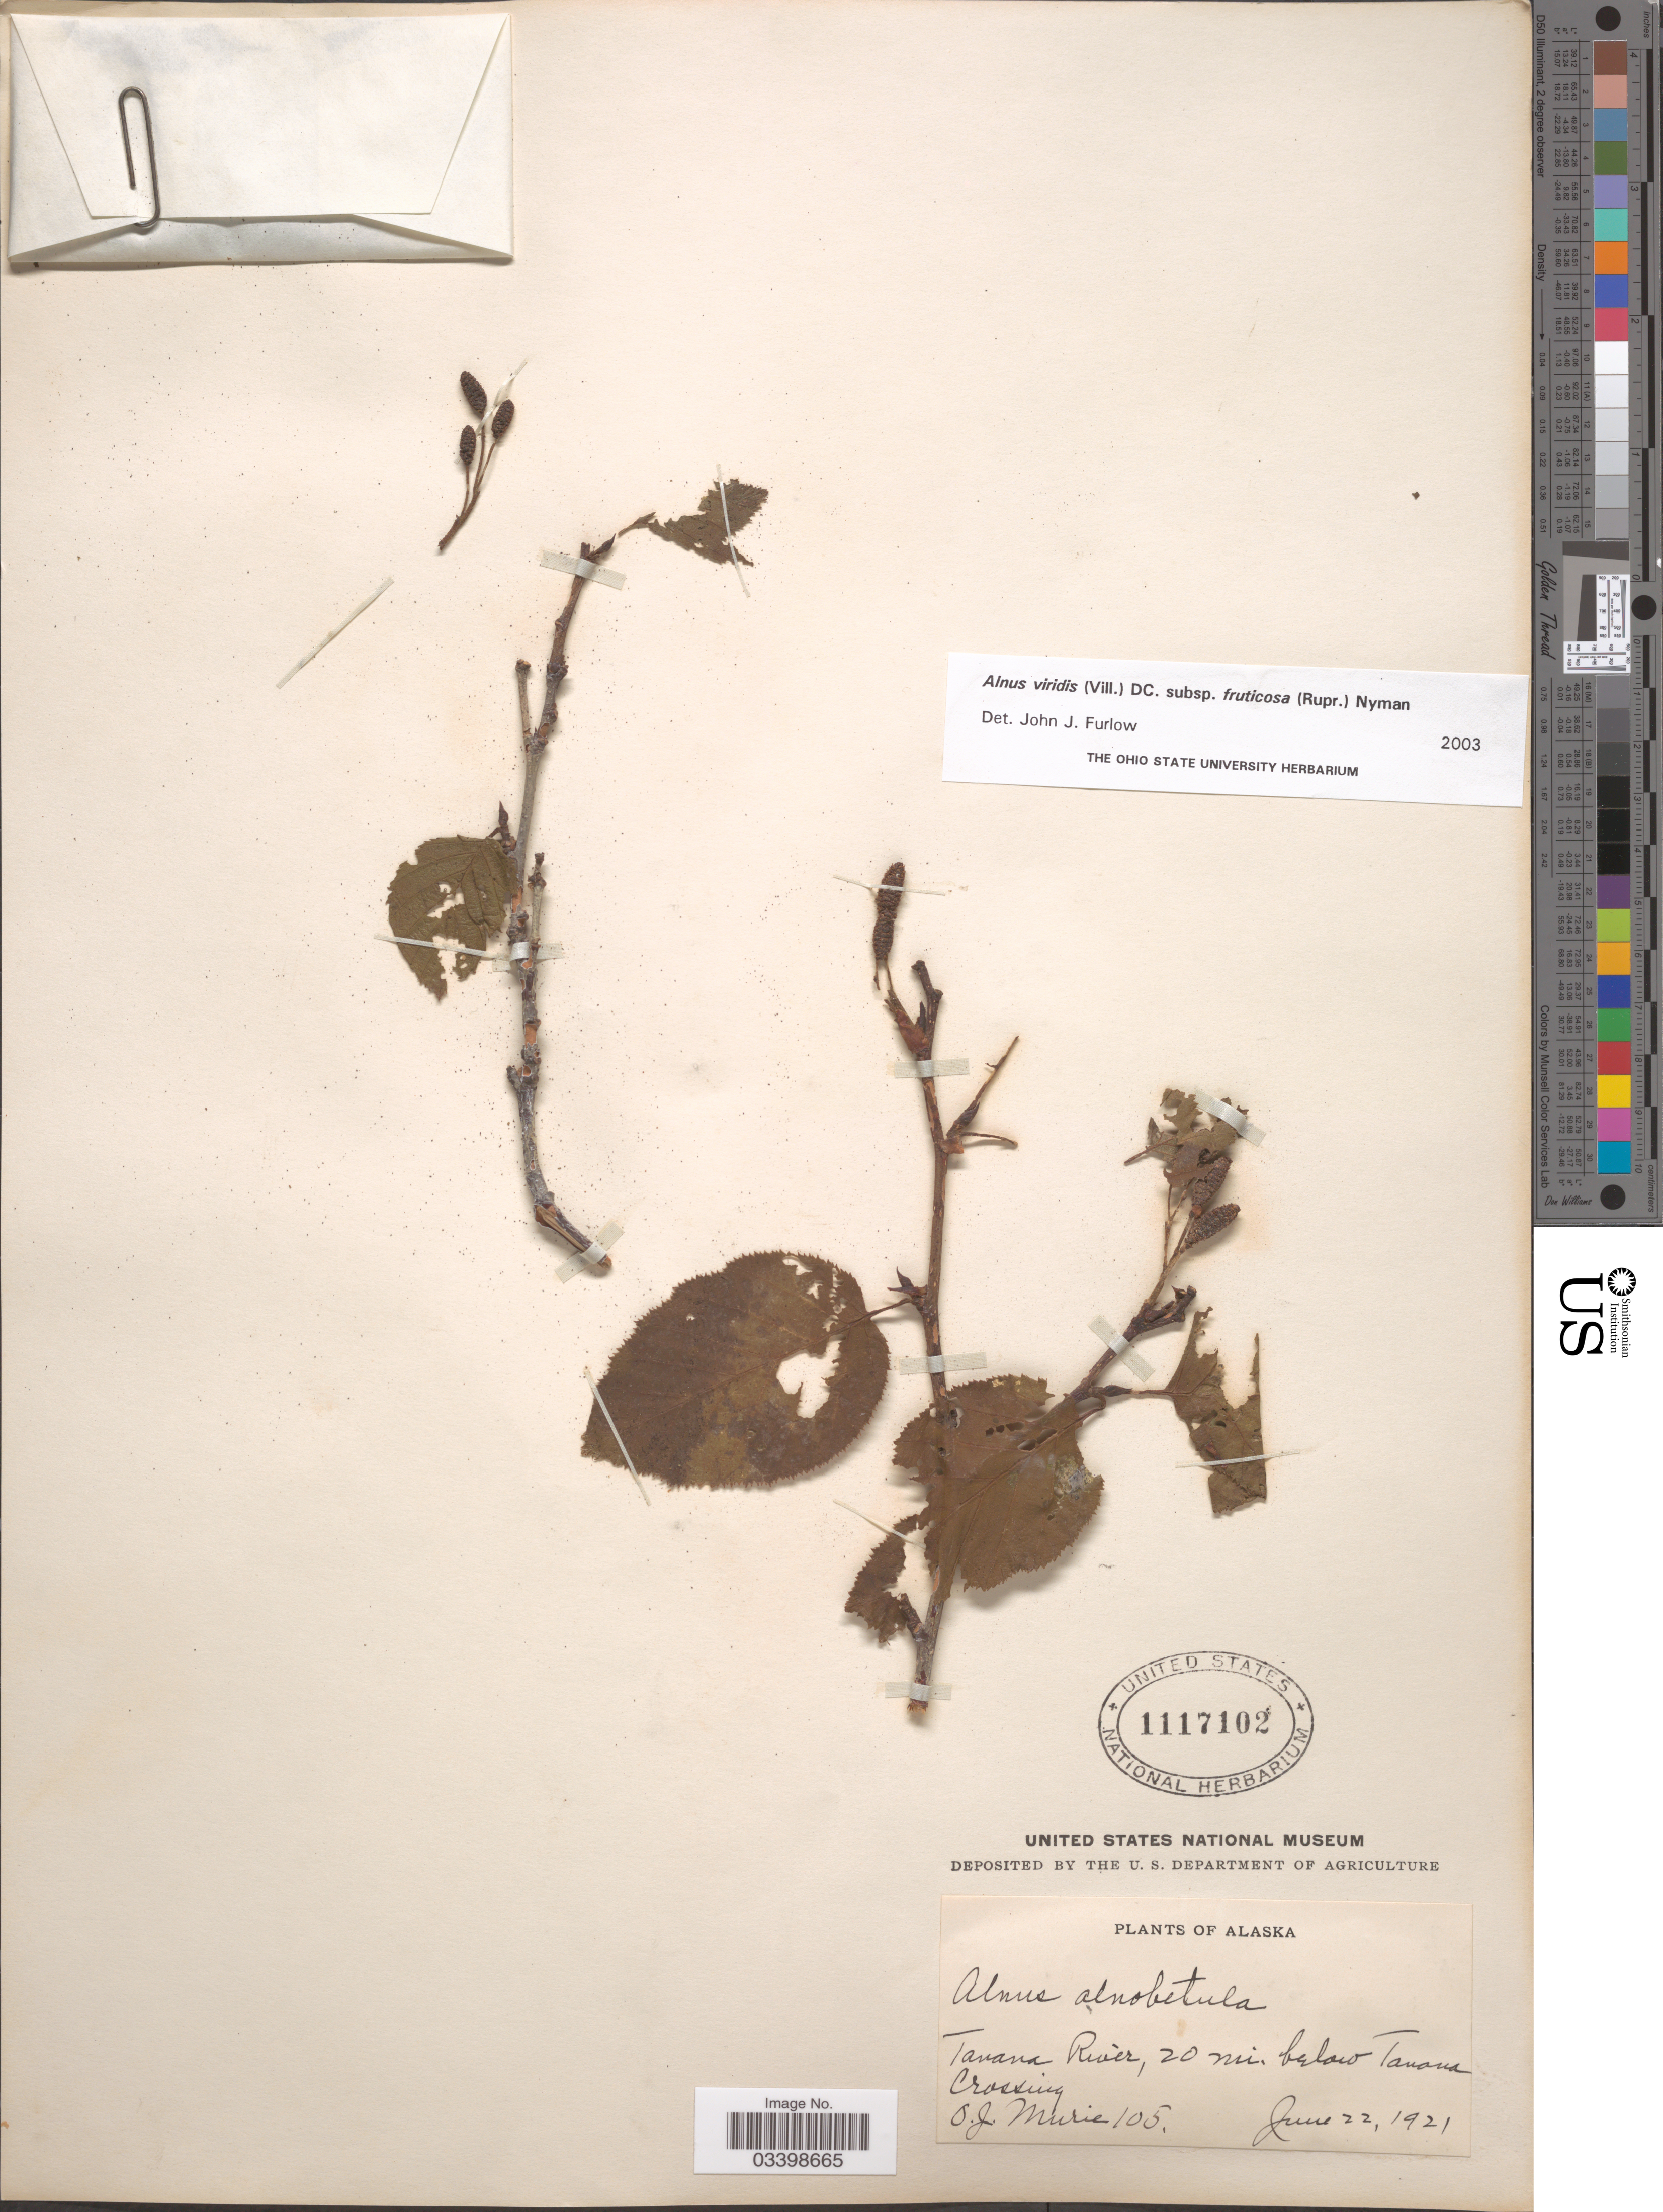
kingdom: Plantae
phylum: Tracheophyta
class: Magnoliopsida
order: Fagales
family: Betulaceae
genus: Alnus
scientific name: Alnus viridis subsp. fruticosa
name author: (Rupr.) Nyman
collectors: O. Murie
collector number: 105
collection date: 1921-06-22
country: United States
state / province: Alaska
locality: Tanana River, 20 mi. below Tanana Crossing.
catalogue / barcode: US 1117102